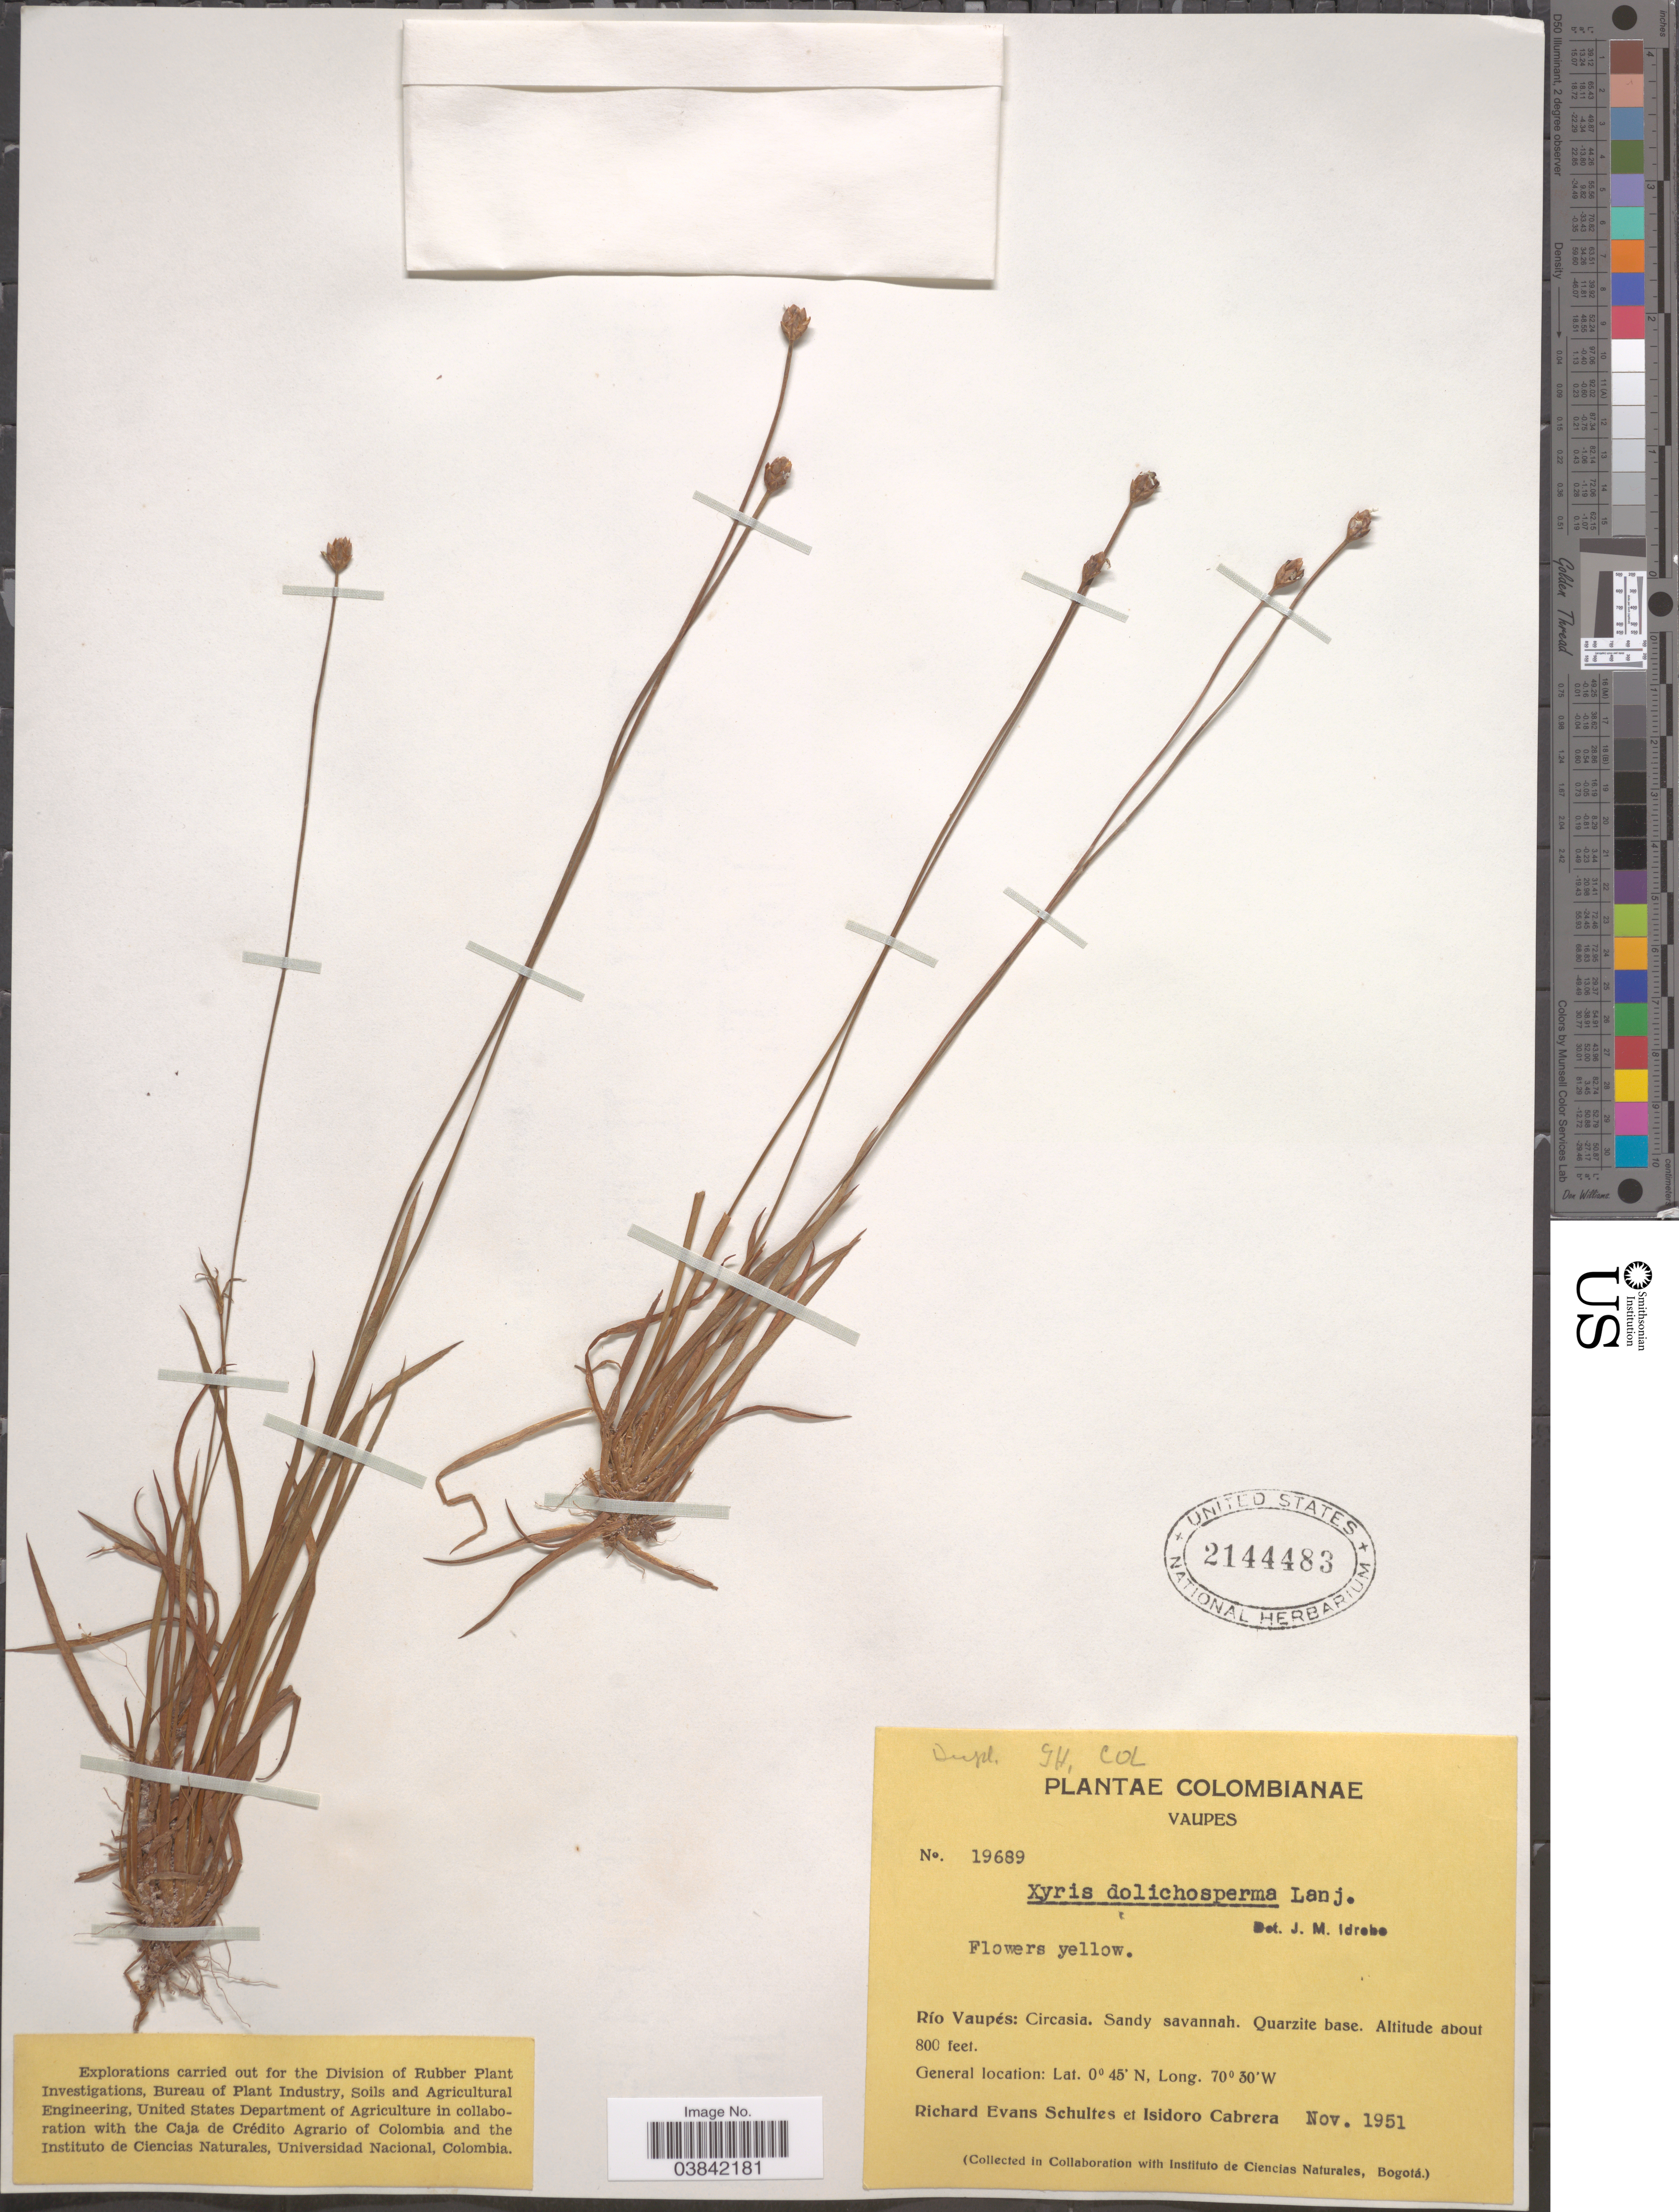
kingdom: Plantae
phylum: Tracheophyta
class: Liliopsida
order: Poales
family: Xyridaceae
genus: Xyris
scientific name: Xyris dolichosperma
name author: Lanj.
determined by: Idrobo, J. M.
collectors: R. E. Schultes & I. Cabrera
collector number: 19689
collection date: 1951-11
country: Colombia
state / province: Vaupés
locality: Río Vaupés: Circasia.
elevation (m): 244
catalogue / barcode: US 2144483